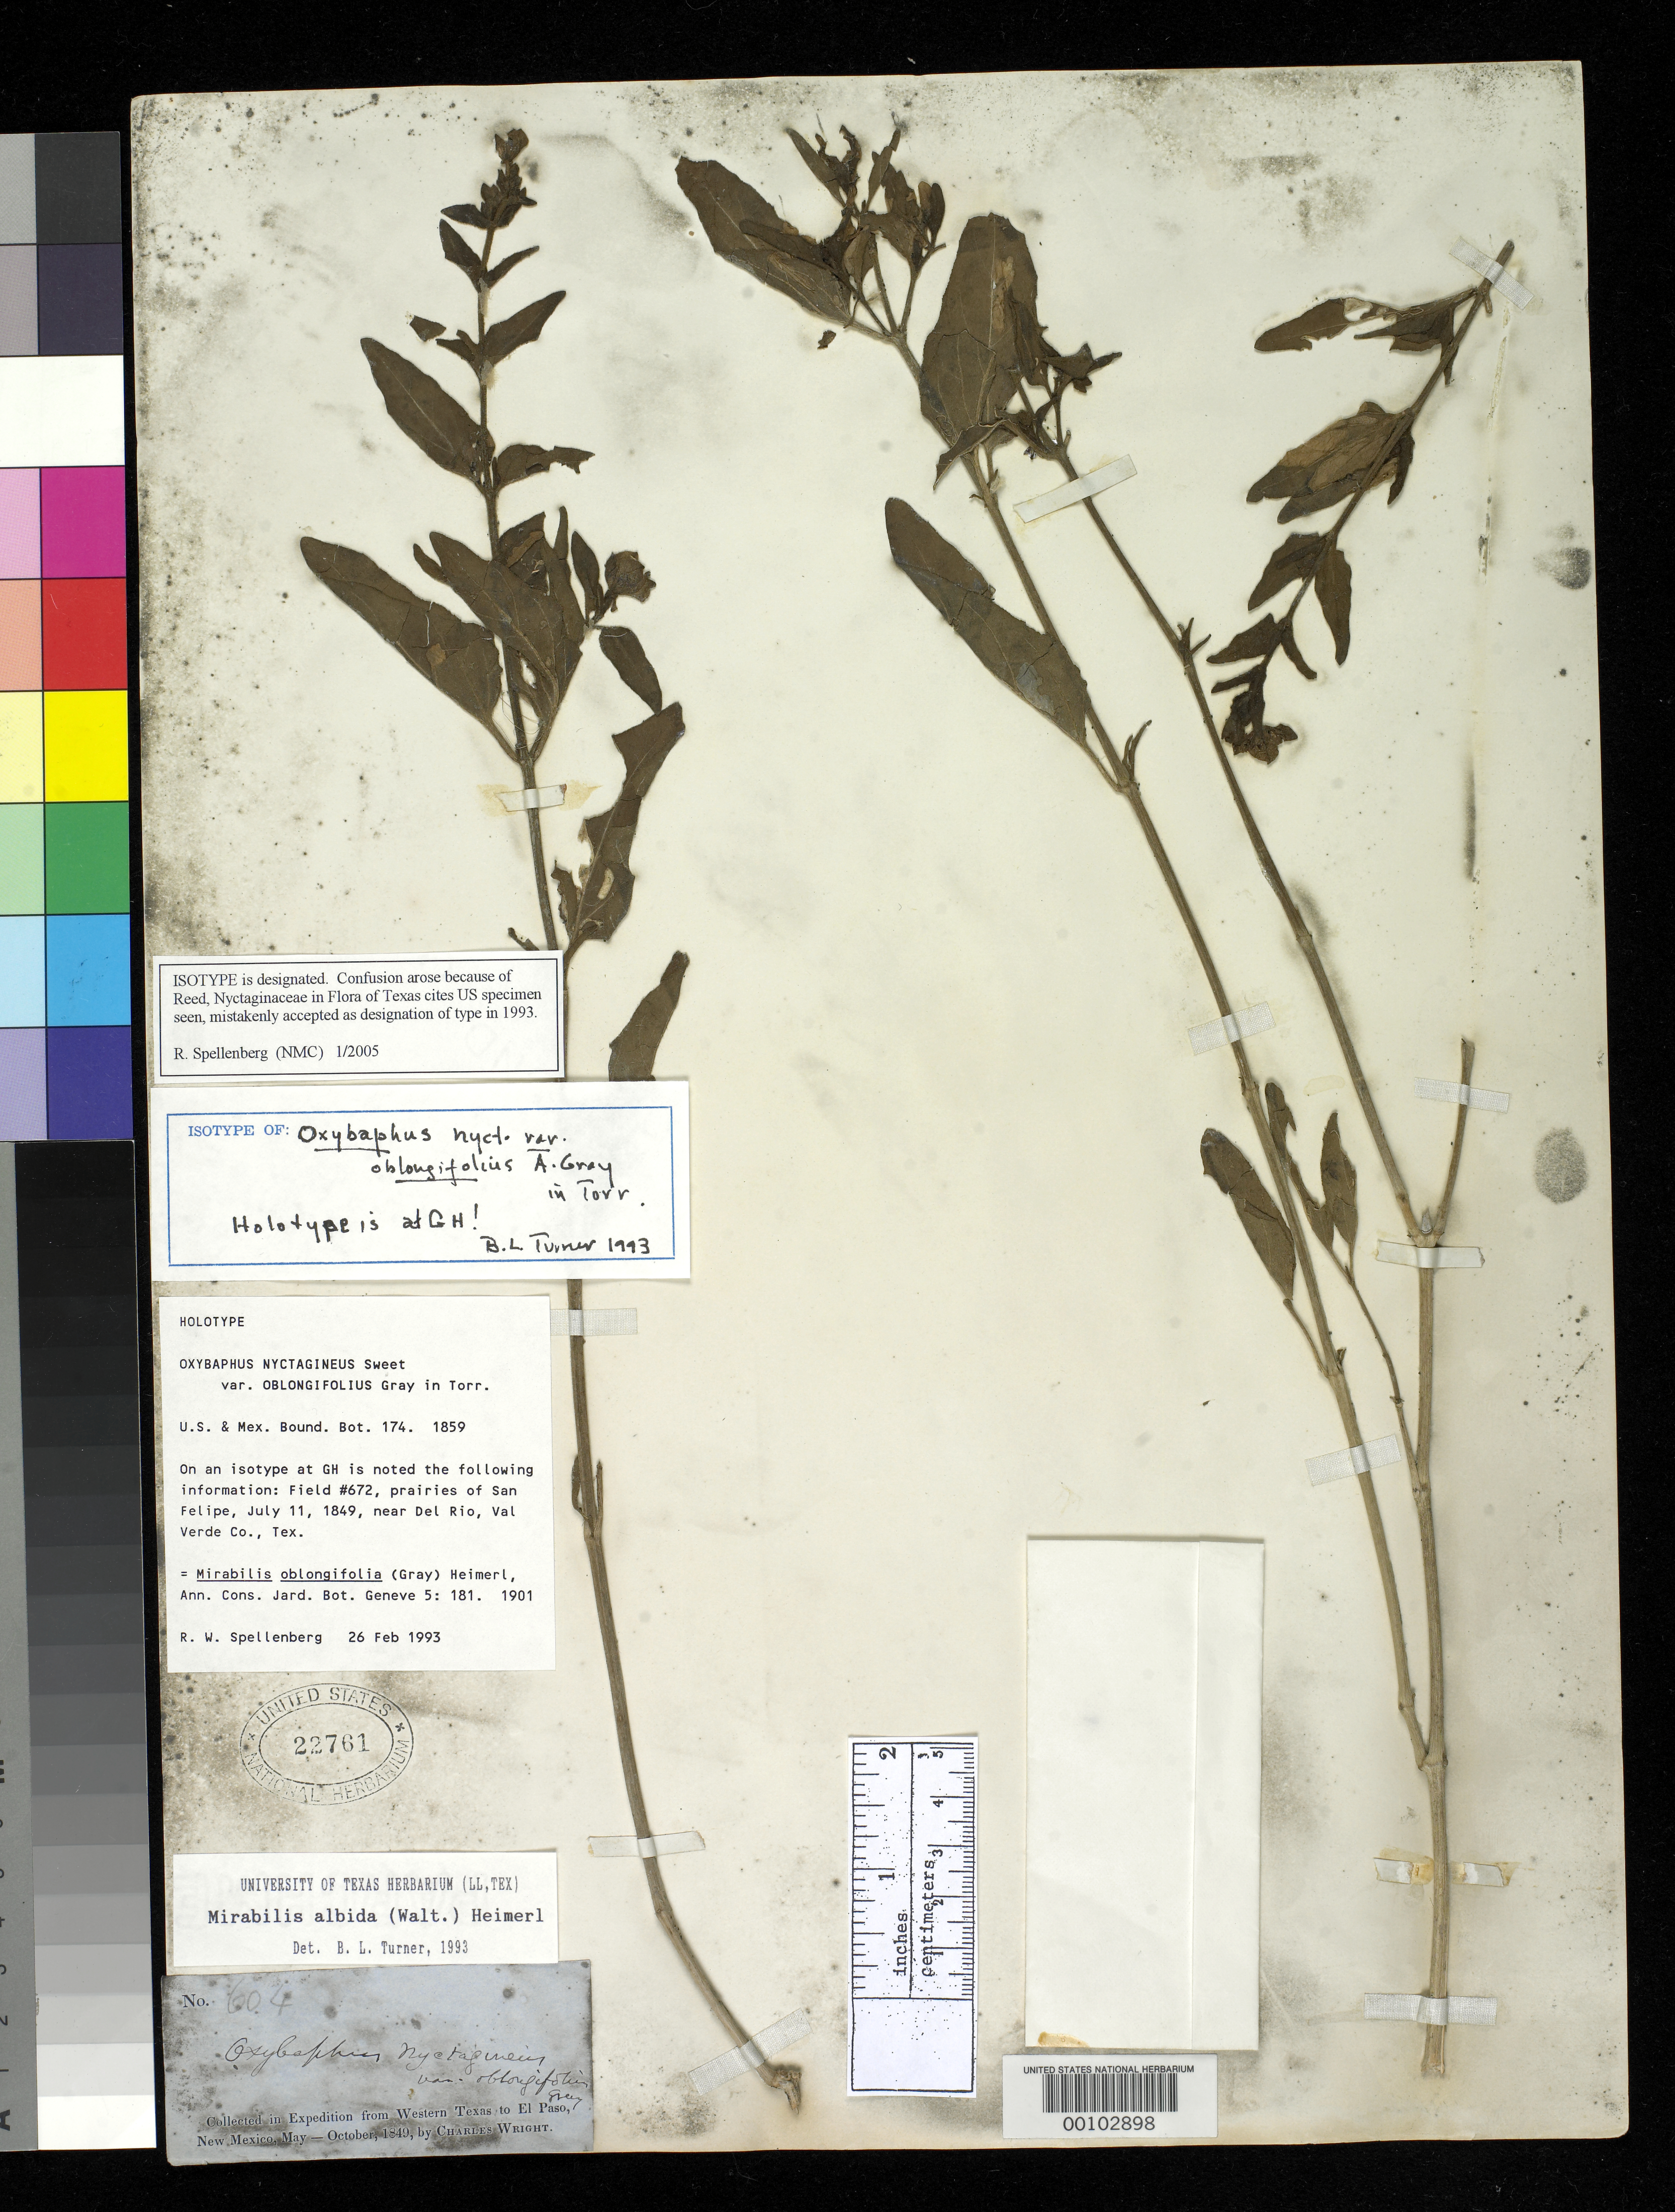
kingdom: Plantae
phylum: Tracheophyta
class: Magnoliopsida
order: Caryophyllales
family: Nyctaginaceae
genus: Oxybaphus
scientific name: Oxybaphus nyctagineus var. oblongifolius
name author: A. Gray in Torr.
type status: Isotype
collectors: C. Wright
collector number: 604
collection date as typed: May 1849 to -- Oct 1849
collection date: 1849-05/1849-10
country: United States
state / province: Texas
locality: Western Texas to El Paso.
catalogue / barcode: US 22761